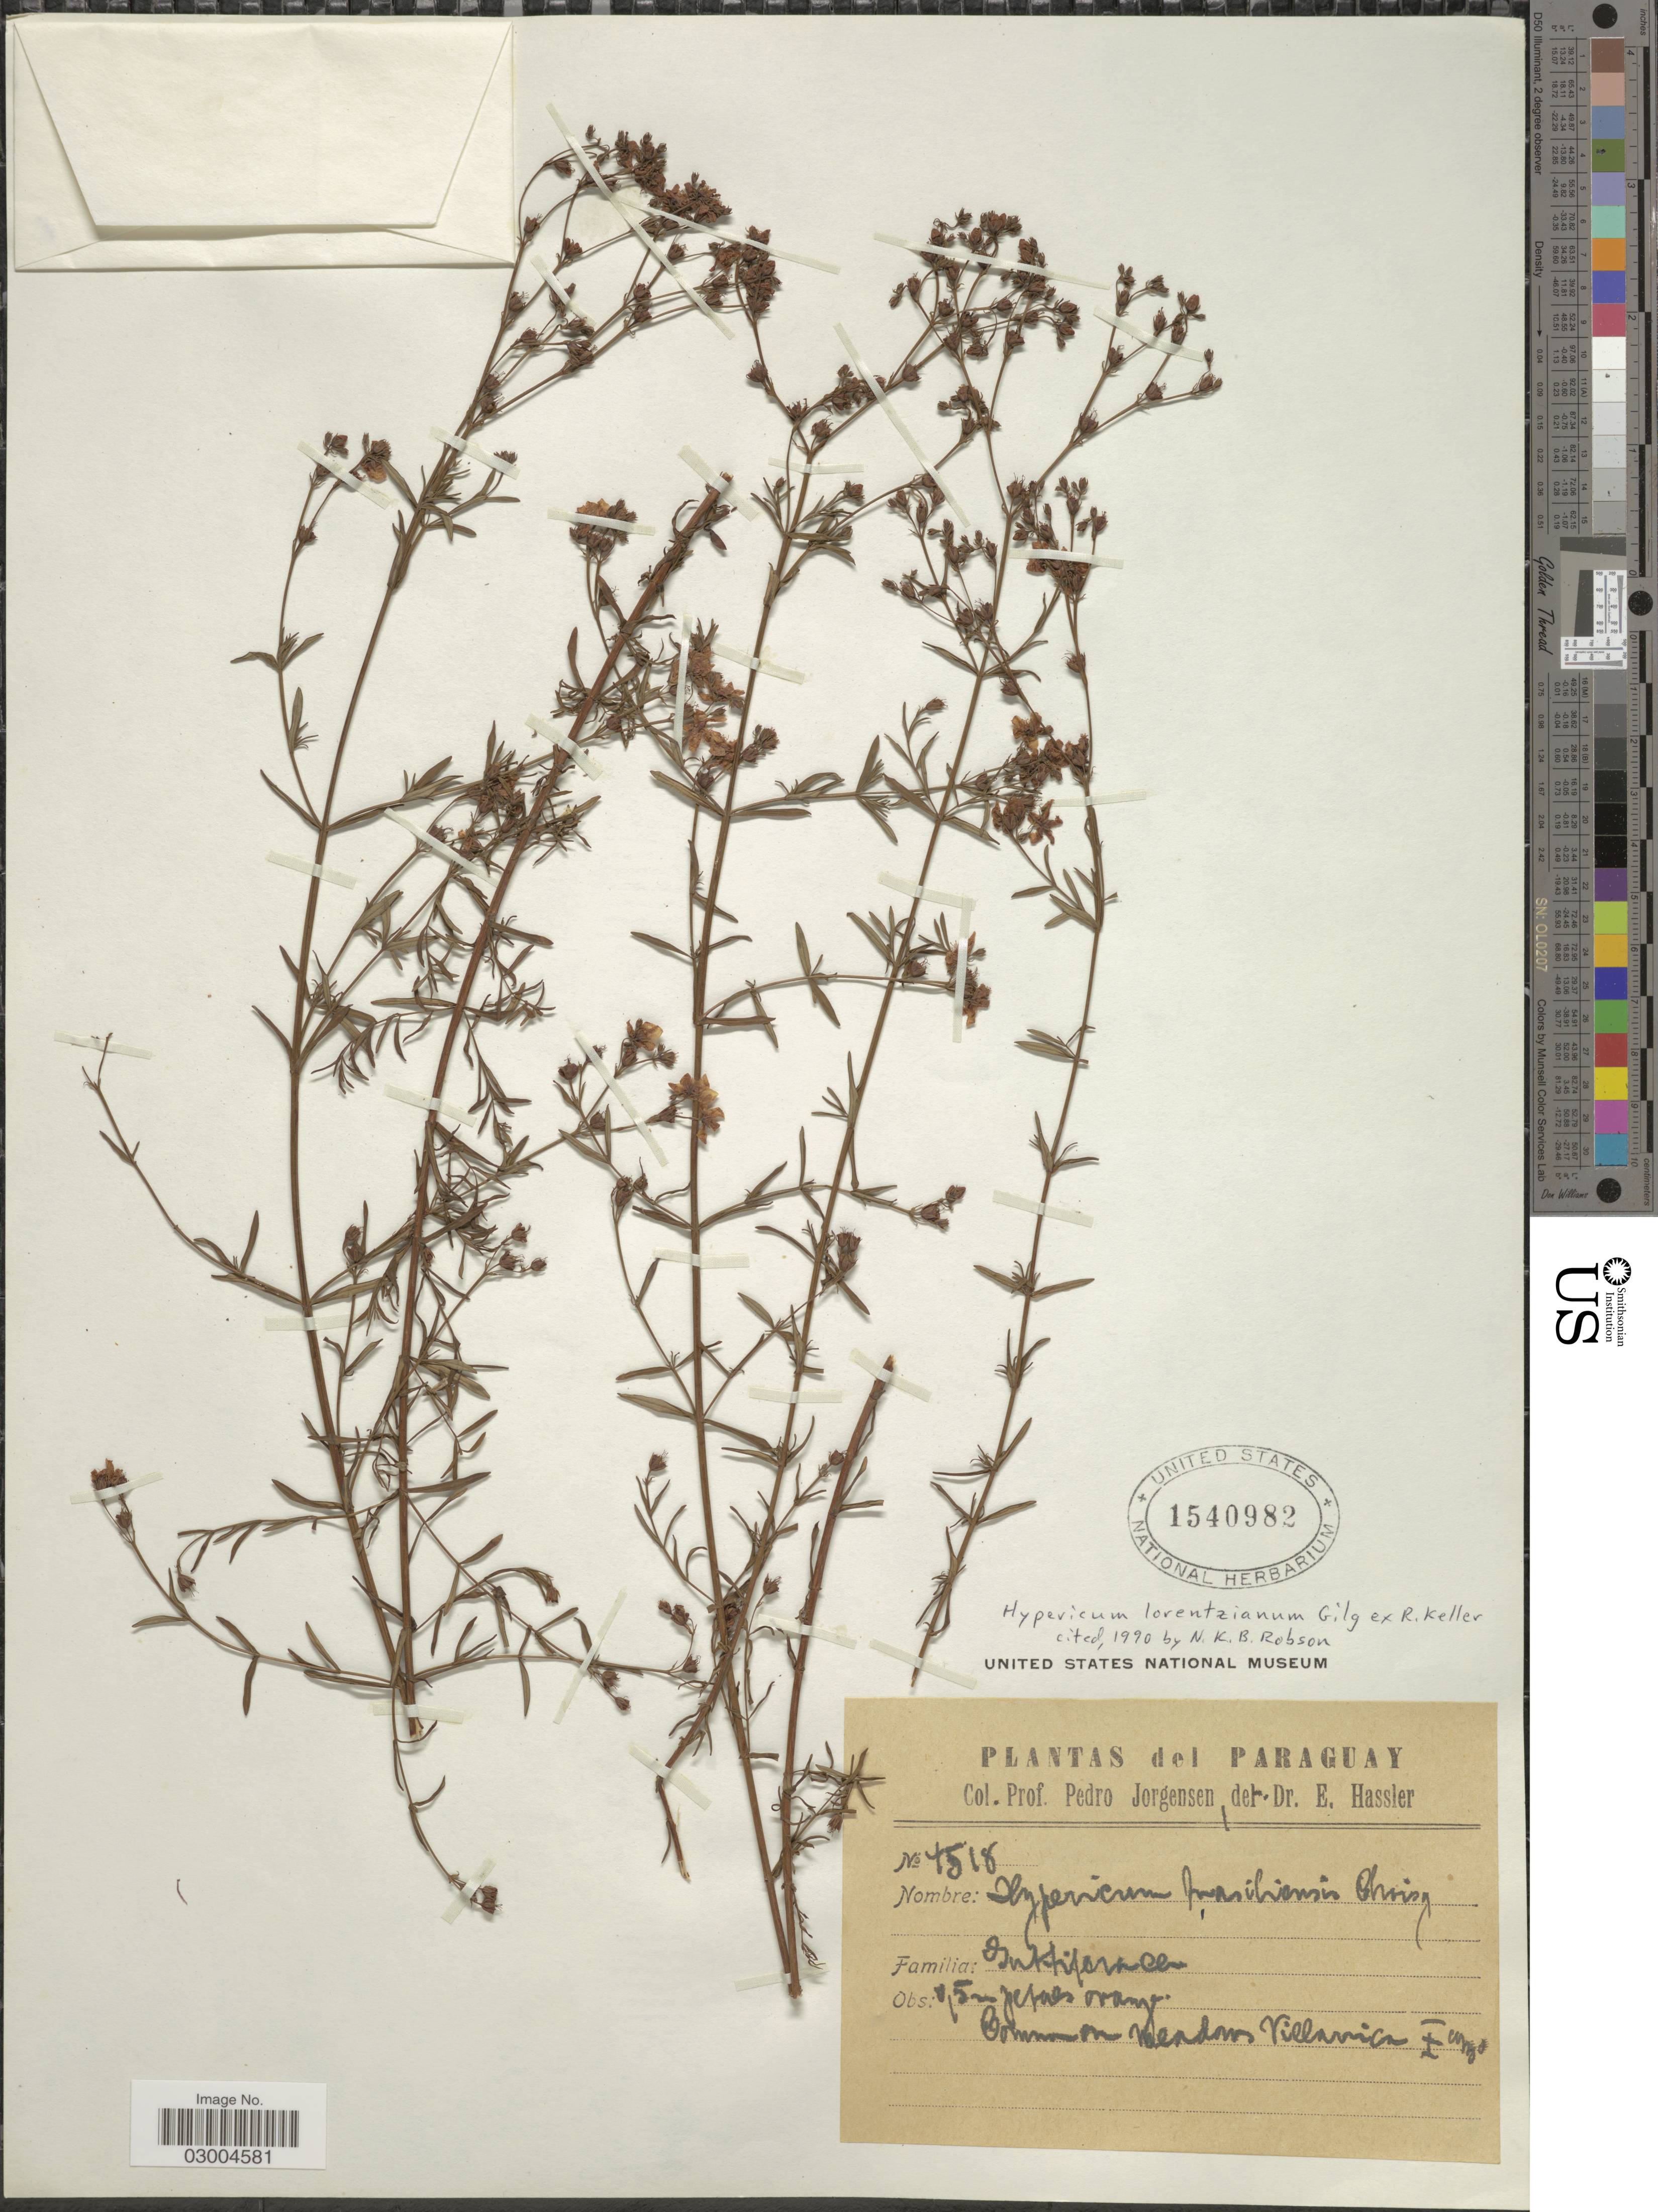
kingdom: Plantae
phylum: Tracheophyta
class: Magnoliopsida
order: Malpighiales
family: Hypericaceae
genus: Hypericum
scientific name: Hypericum lorentzianum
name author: Gilg ex R. Keller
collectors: P. Jörgensen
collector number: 4518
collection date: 1930-02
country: Paraguay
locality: Villarica.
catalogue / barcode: US 1540982